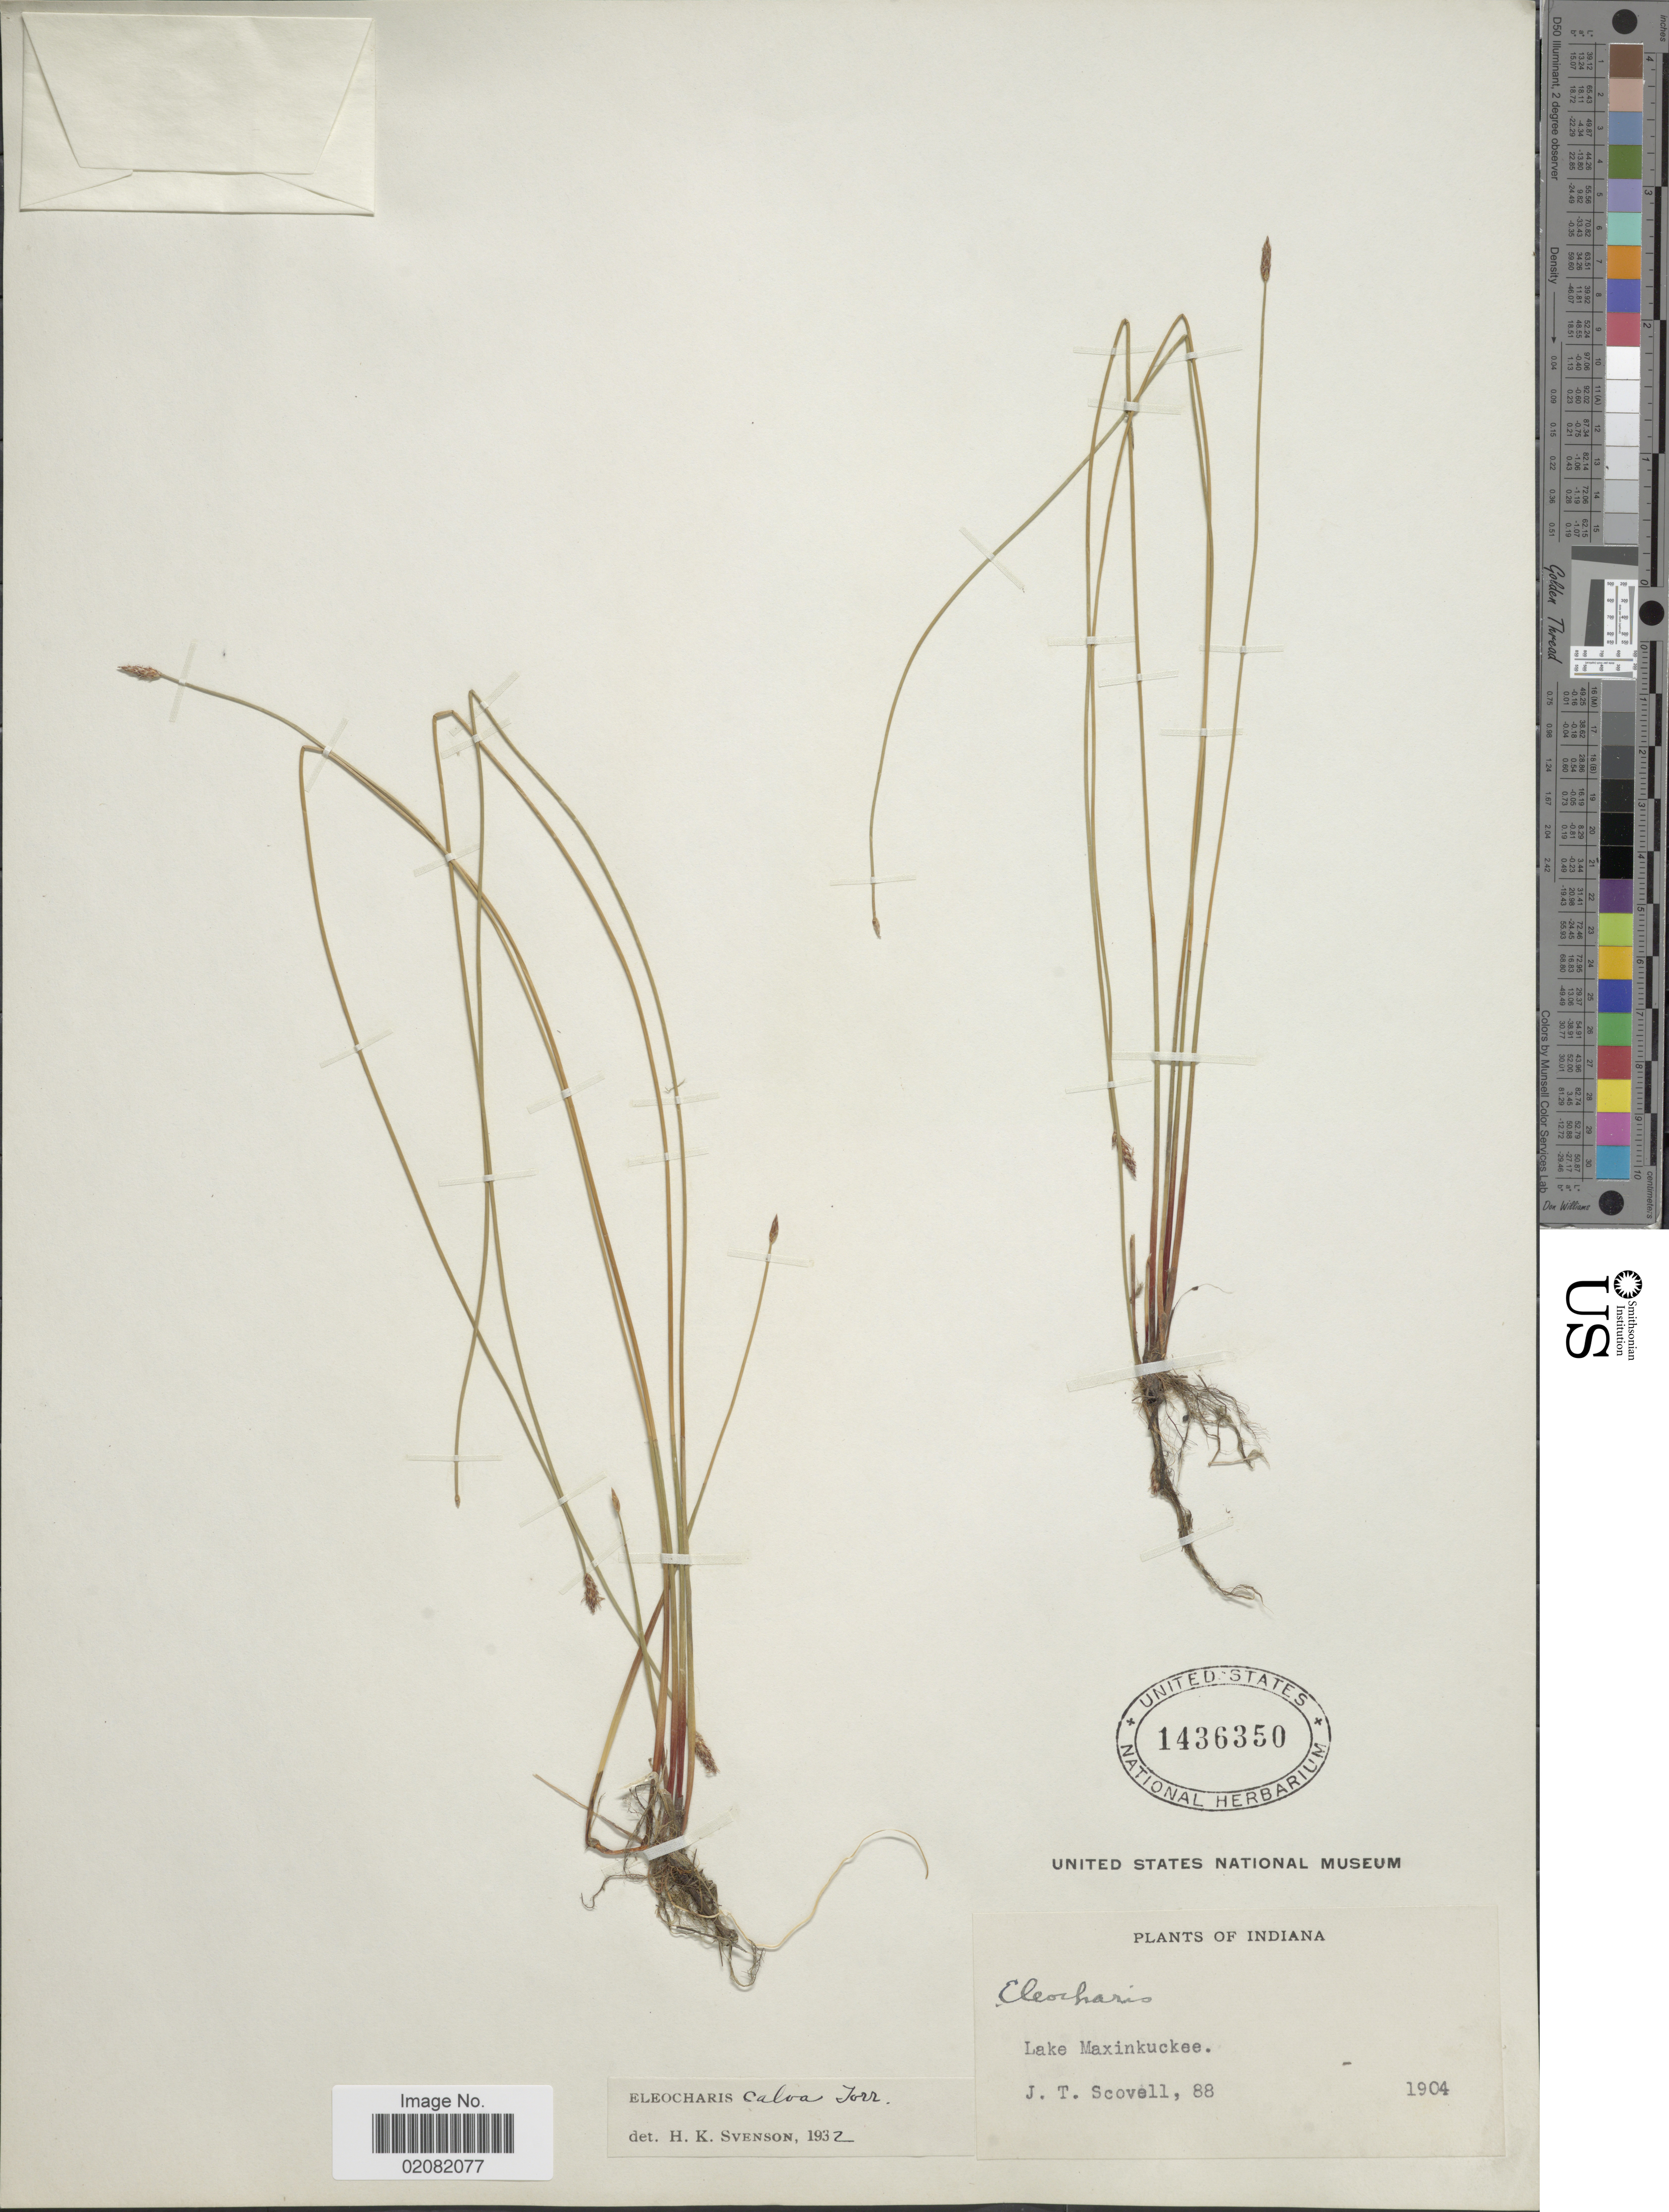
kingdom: Plantae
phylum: Tracheophyta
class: Liliopsida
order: Poales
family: Cyperaceae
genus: Eleocharis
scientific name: Eleocharis erythropoda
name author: Steud.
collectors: J. T. Scovell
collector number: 88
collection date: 1904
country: United States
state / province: Indiana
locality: Lake Maxinkuckee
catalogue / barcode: US 1436350